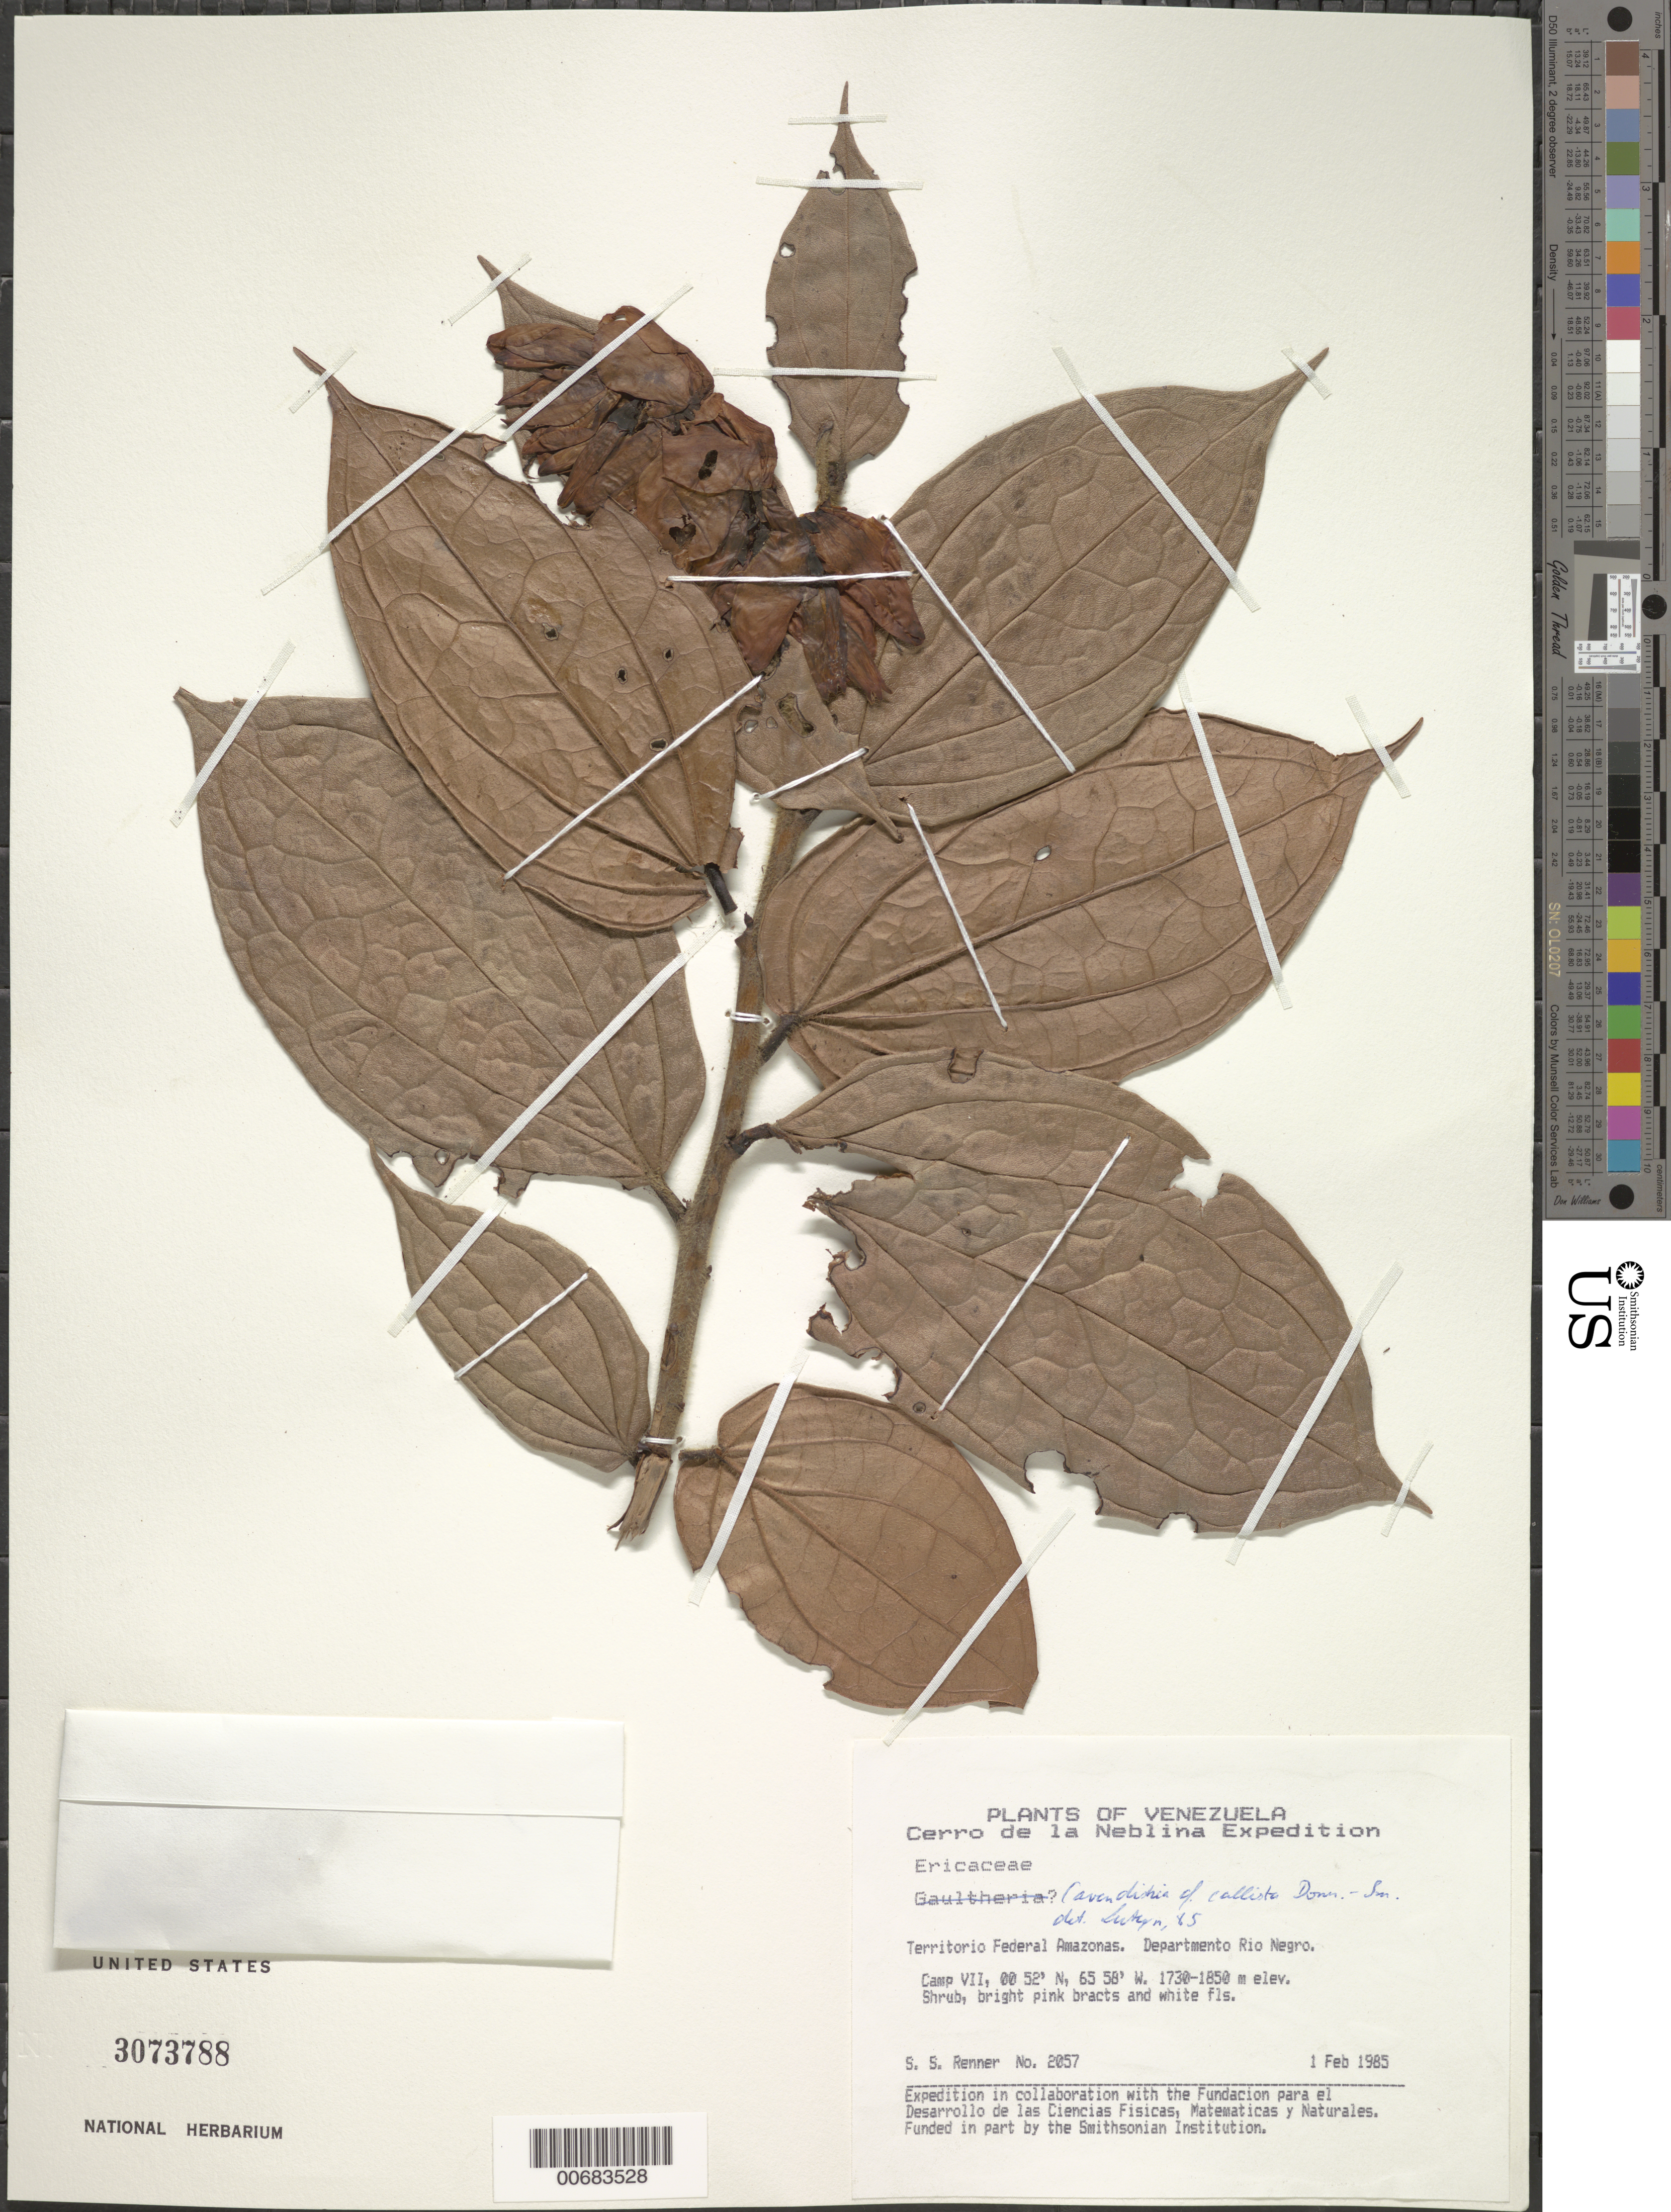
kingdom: Plantae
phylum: Tracheophyta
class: Magnoliopsida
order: Ericales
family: Ericaceae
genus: Cavendishia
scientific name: Cavendishia callista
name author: Donn. Sm.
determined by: Luteyn, J. L.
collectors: S. S. Renner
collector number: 2057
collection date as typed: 1-Feb-85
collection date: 1985-02-01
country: Venezuela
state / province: Amazonas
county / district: Río Negro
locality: Cerro de la Neblina, Camp VII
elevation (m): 1730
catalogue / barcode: US 3073788